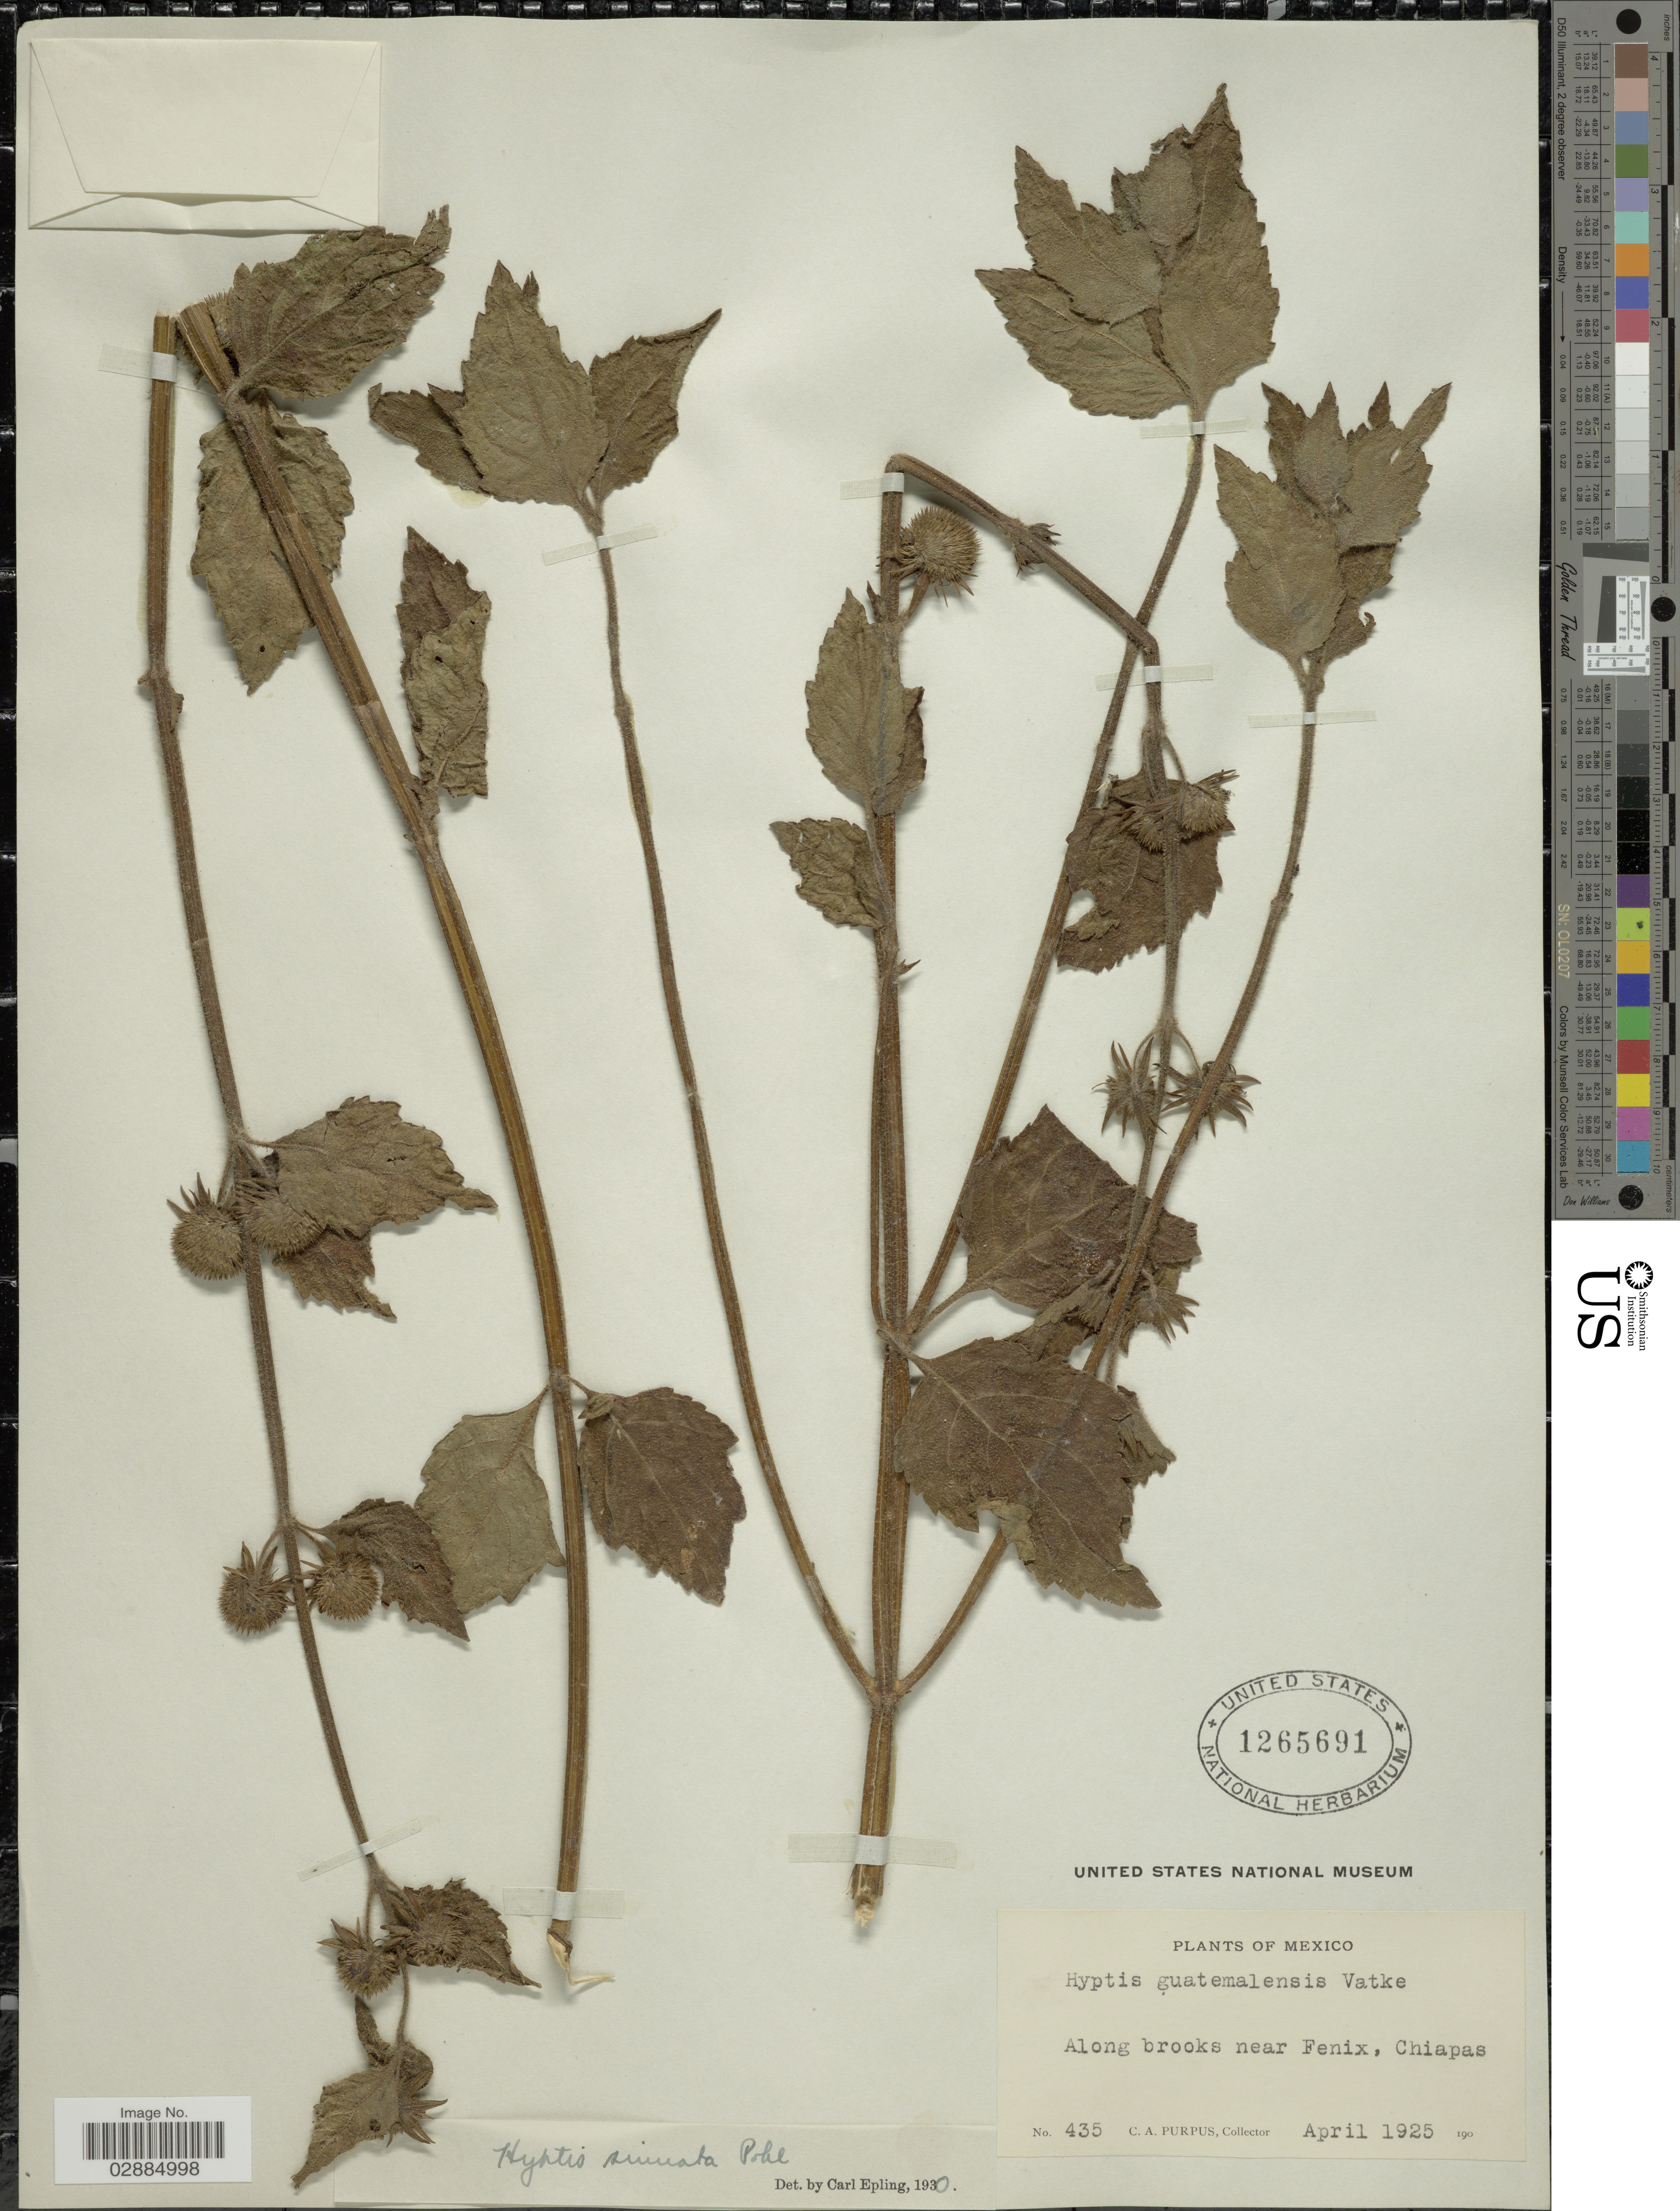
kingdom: Plantae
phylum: Tracheophyta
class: Magnoliopsida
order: Lamiales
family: Lamiaceae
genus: Hyptis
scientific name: Hyptis sinuata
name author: Pohl ex Benth.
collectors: C. A. Purpus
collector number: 435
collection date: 1925-04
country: Mexico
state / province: Chiapas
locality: Along Brooks near Fenix, Chiapas.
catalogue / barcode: US 1265691